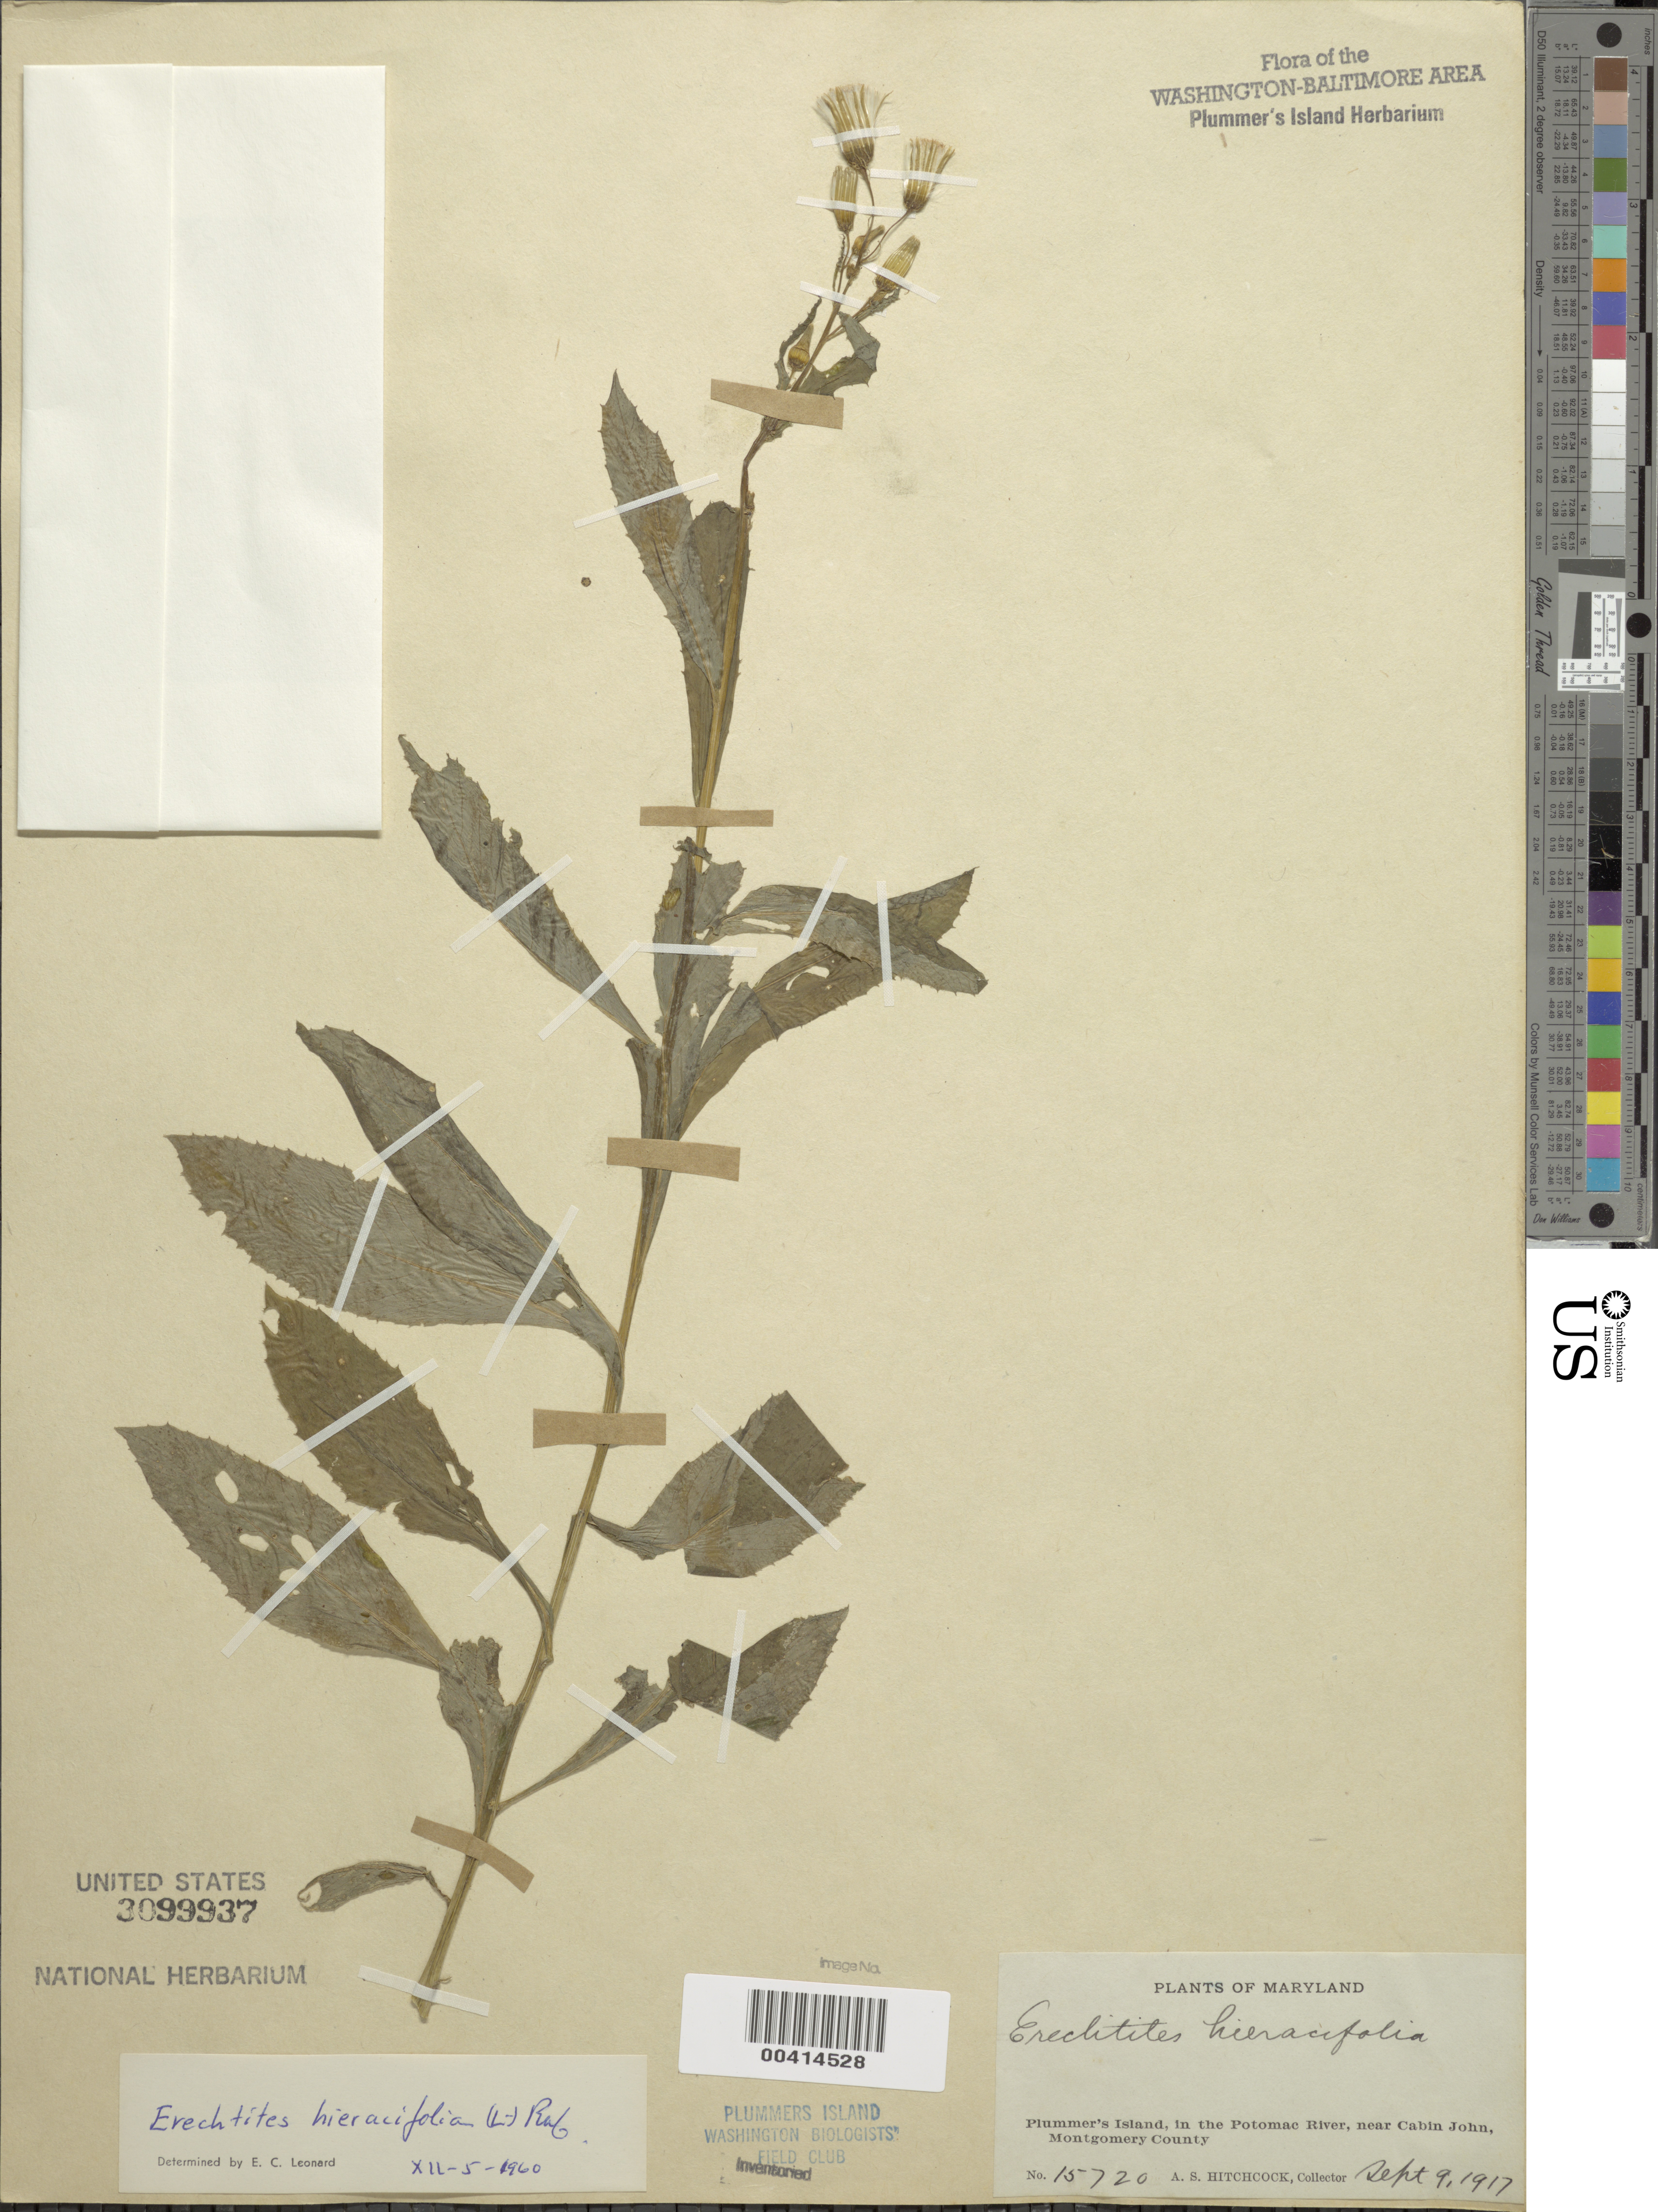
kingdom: Plantae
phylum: Tracheophyta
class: Magnoliopsida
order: Asterales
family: Asteraceae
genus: Erechtites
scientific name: Erechtites hieraciifolius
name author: (L.) Raf. ex DC.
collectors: A. S. Hitchcock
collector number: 15720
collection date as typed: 09 Sep 1917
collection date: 1917-09-09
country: United States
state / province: Maryland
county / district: Montgomery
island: Plummers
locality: Plummer's Island C. & O. Canal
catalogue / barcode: US 3099937